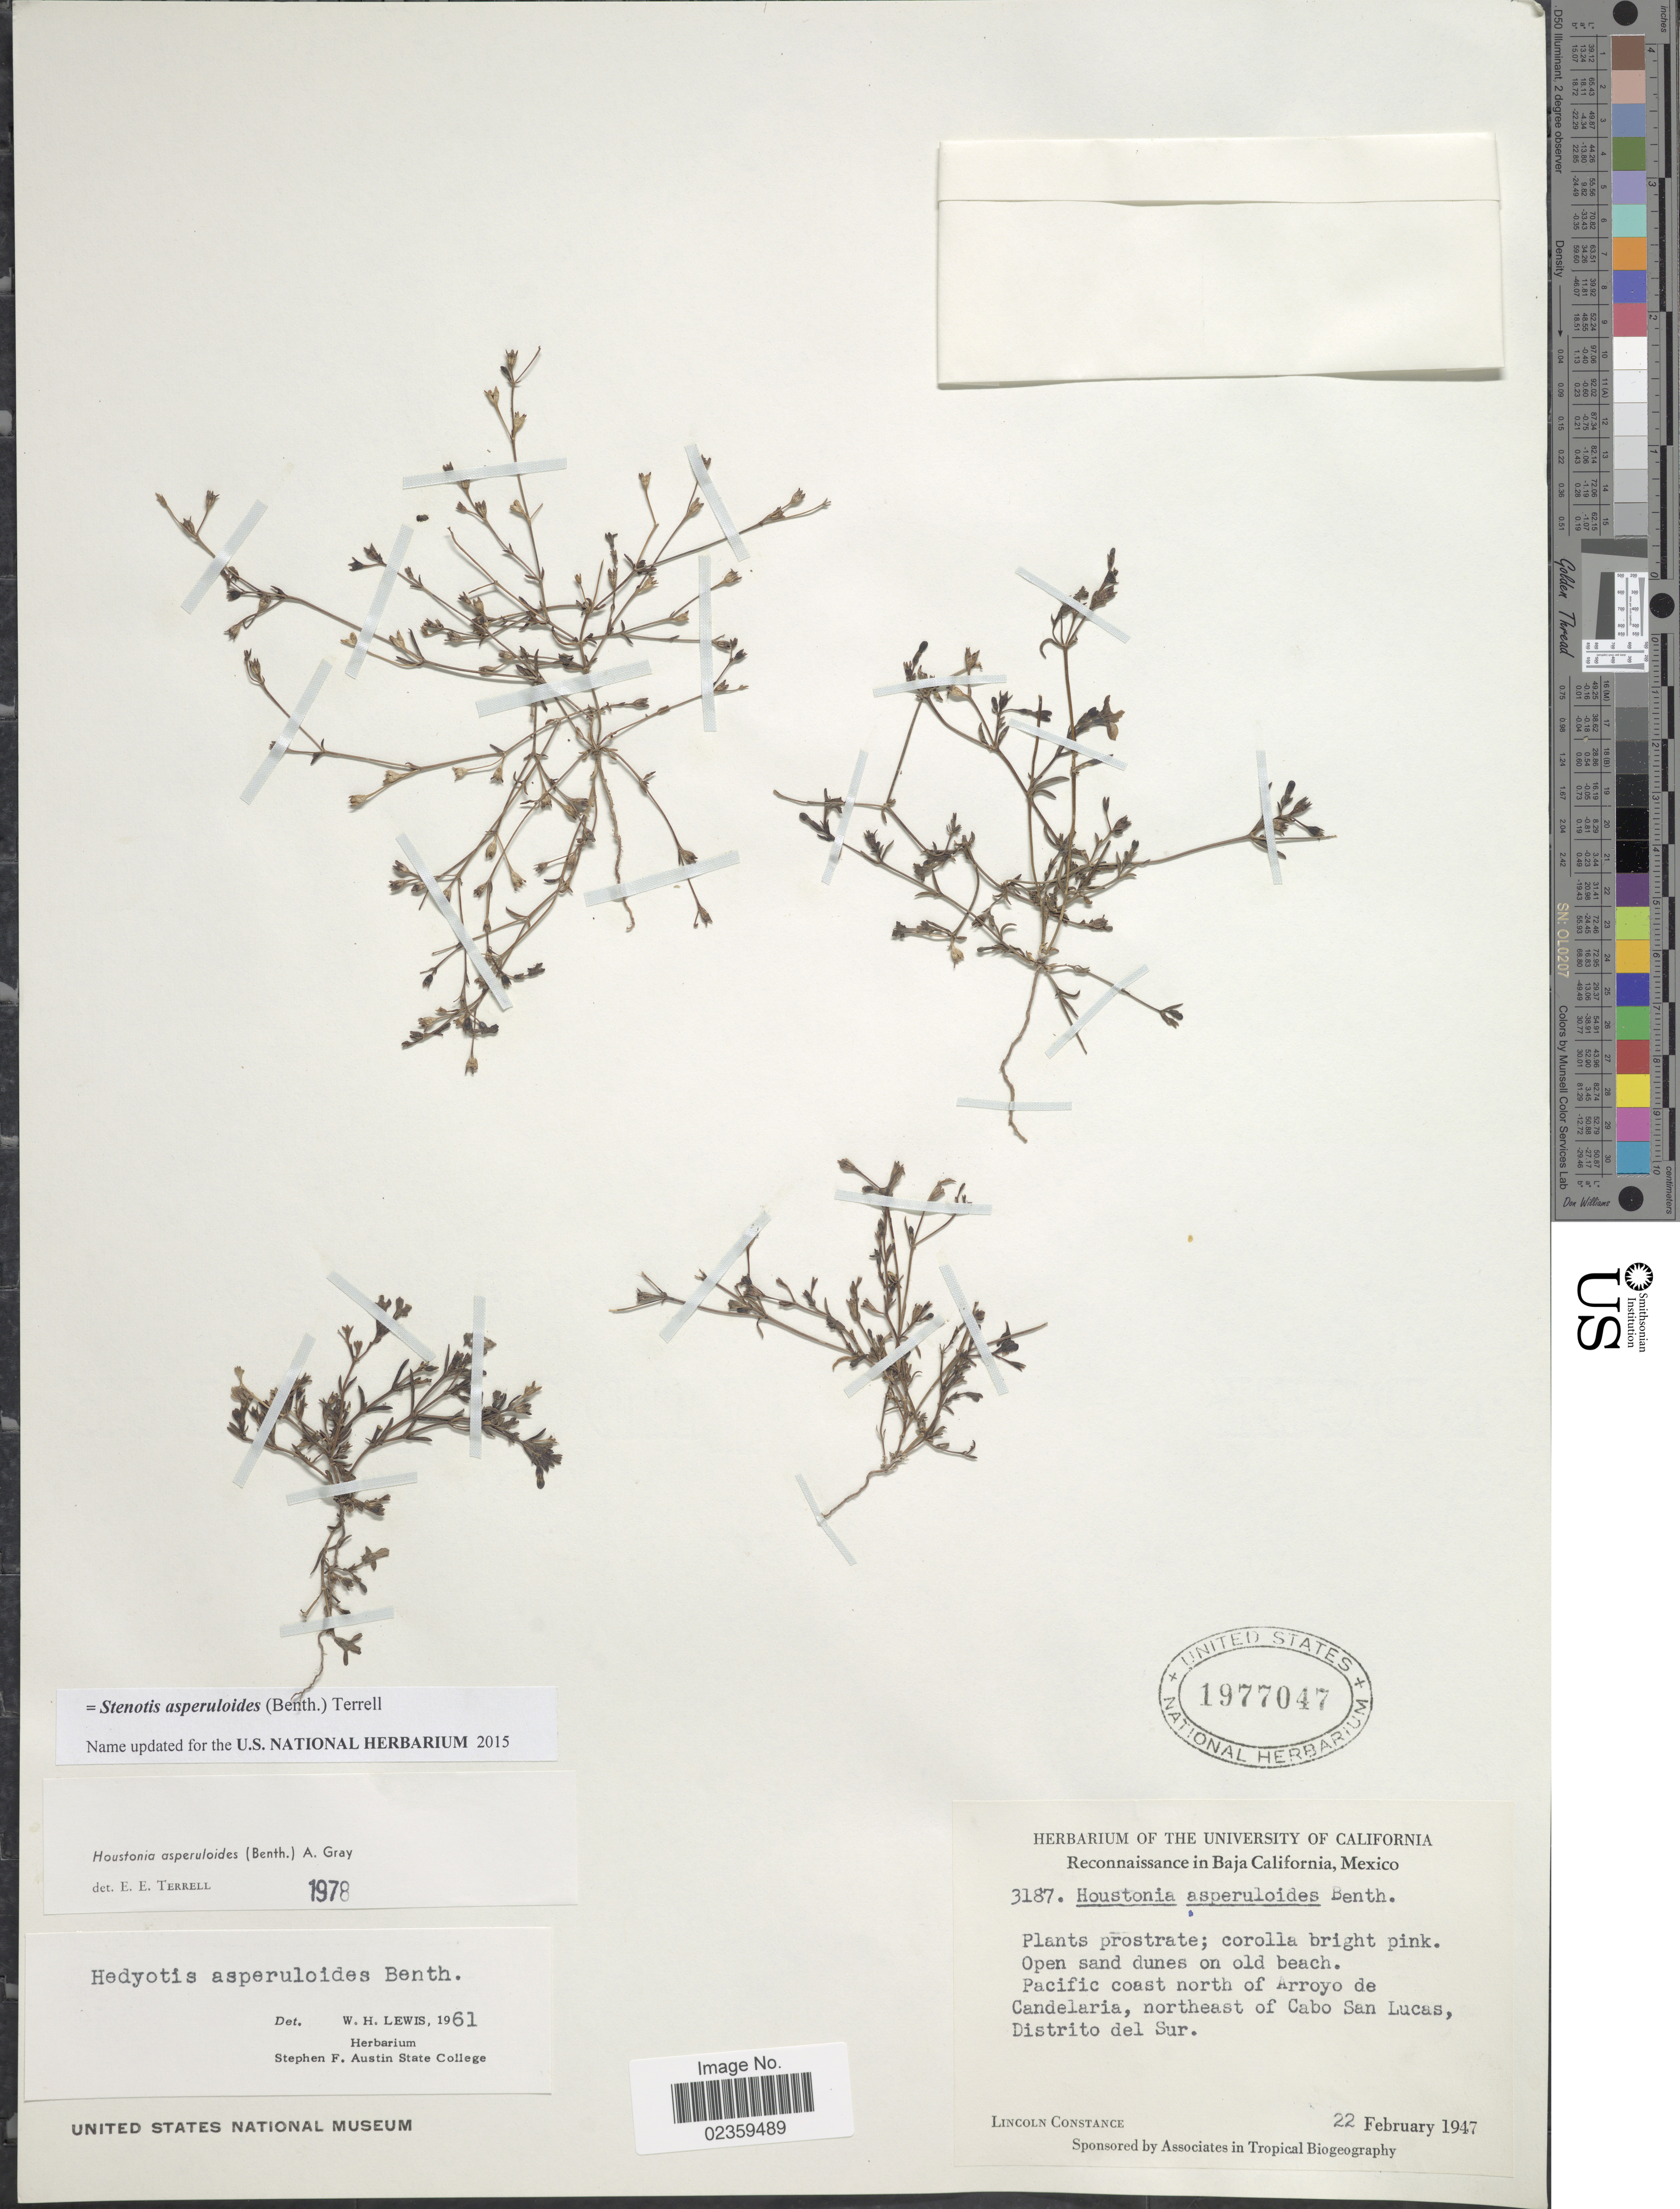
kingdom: Plantae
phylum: Tracheophyta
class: Magnoliopsida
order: Gentianales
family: Rubiaceae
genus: Stenotis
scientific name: Stenotis asperuloides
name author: (Benth.) Terrell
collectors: L. Constance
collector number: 3187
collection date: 1947-02-22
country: Mexico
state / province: Baja California Sur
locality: Pacific coast north of Arroyo de Candelaria, northeast of Cabo San Lucas, Distrito del Sur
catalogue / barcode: US 1977047